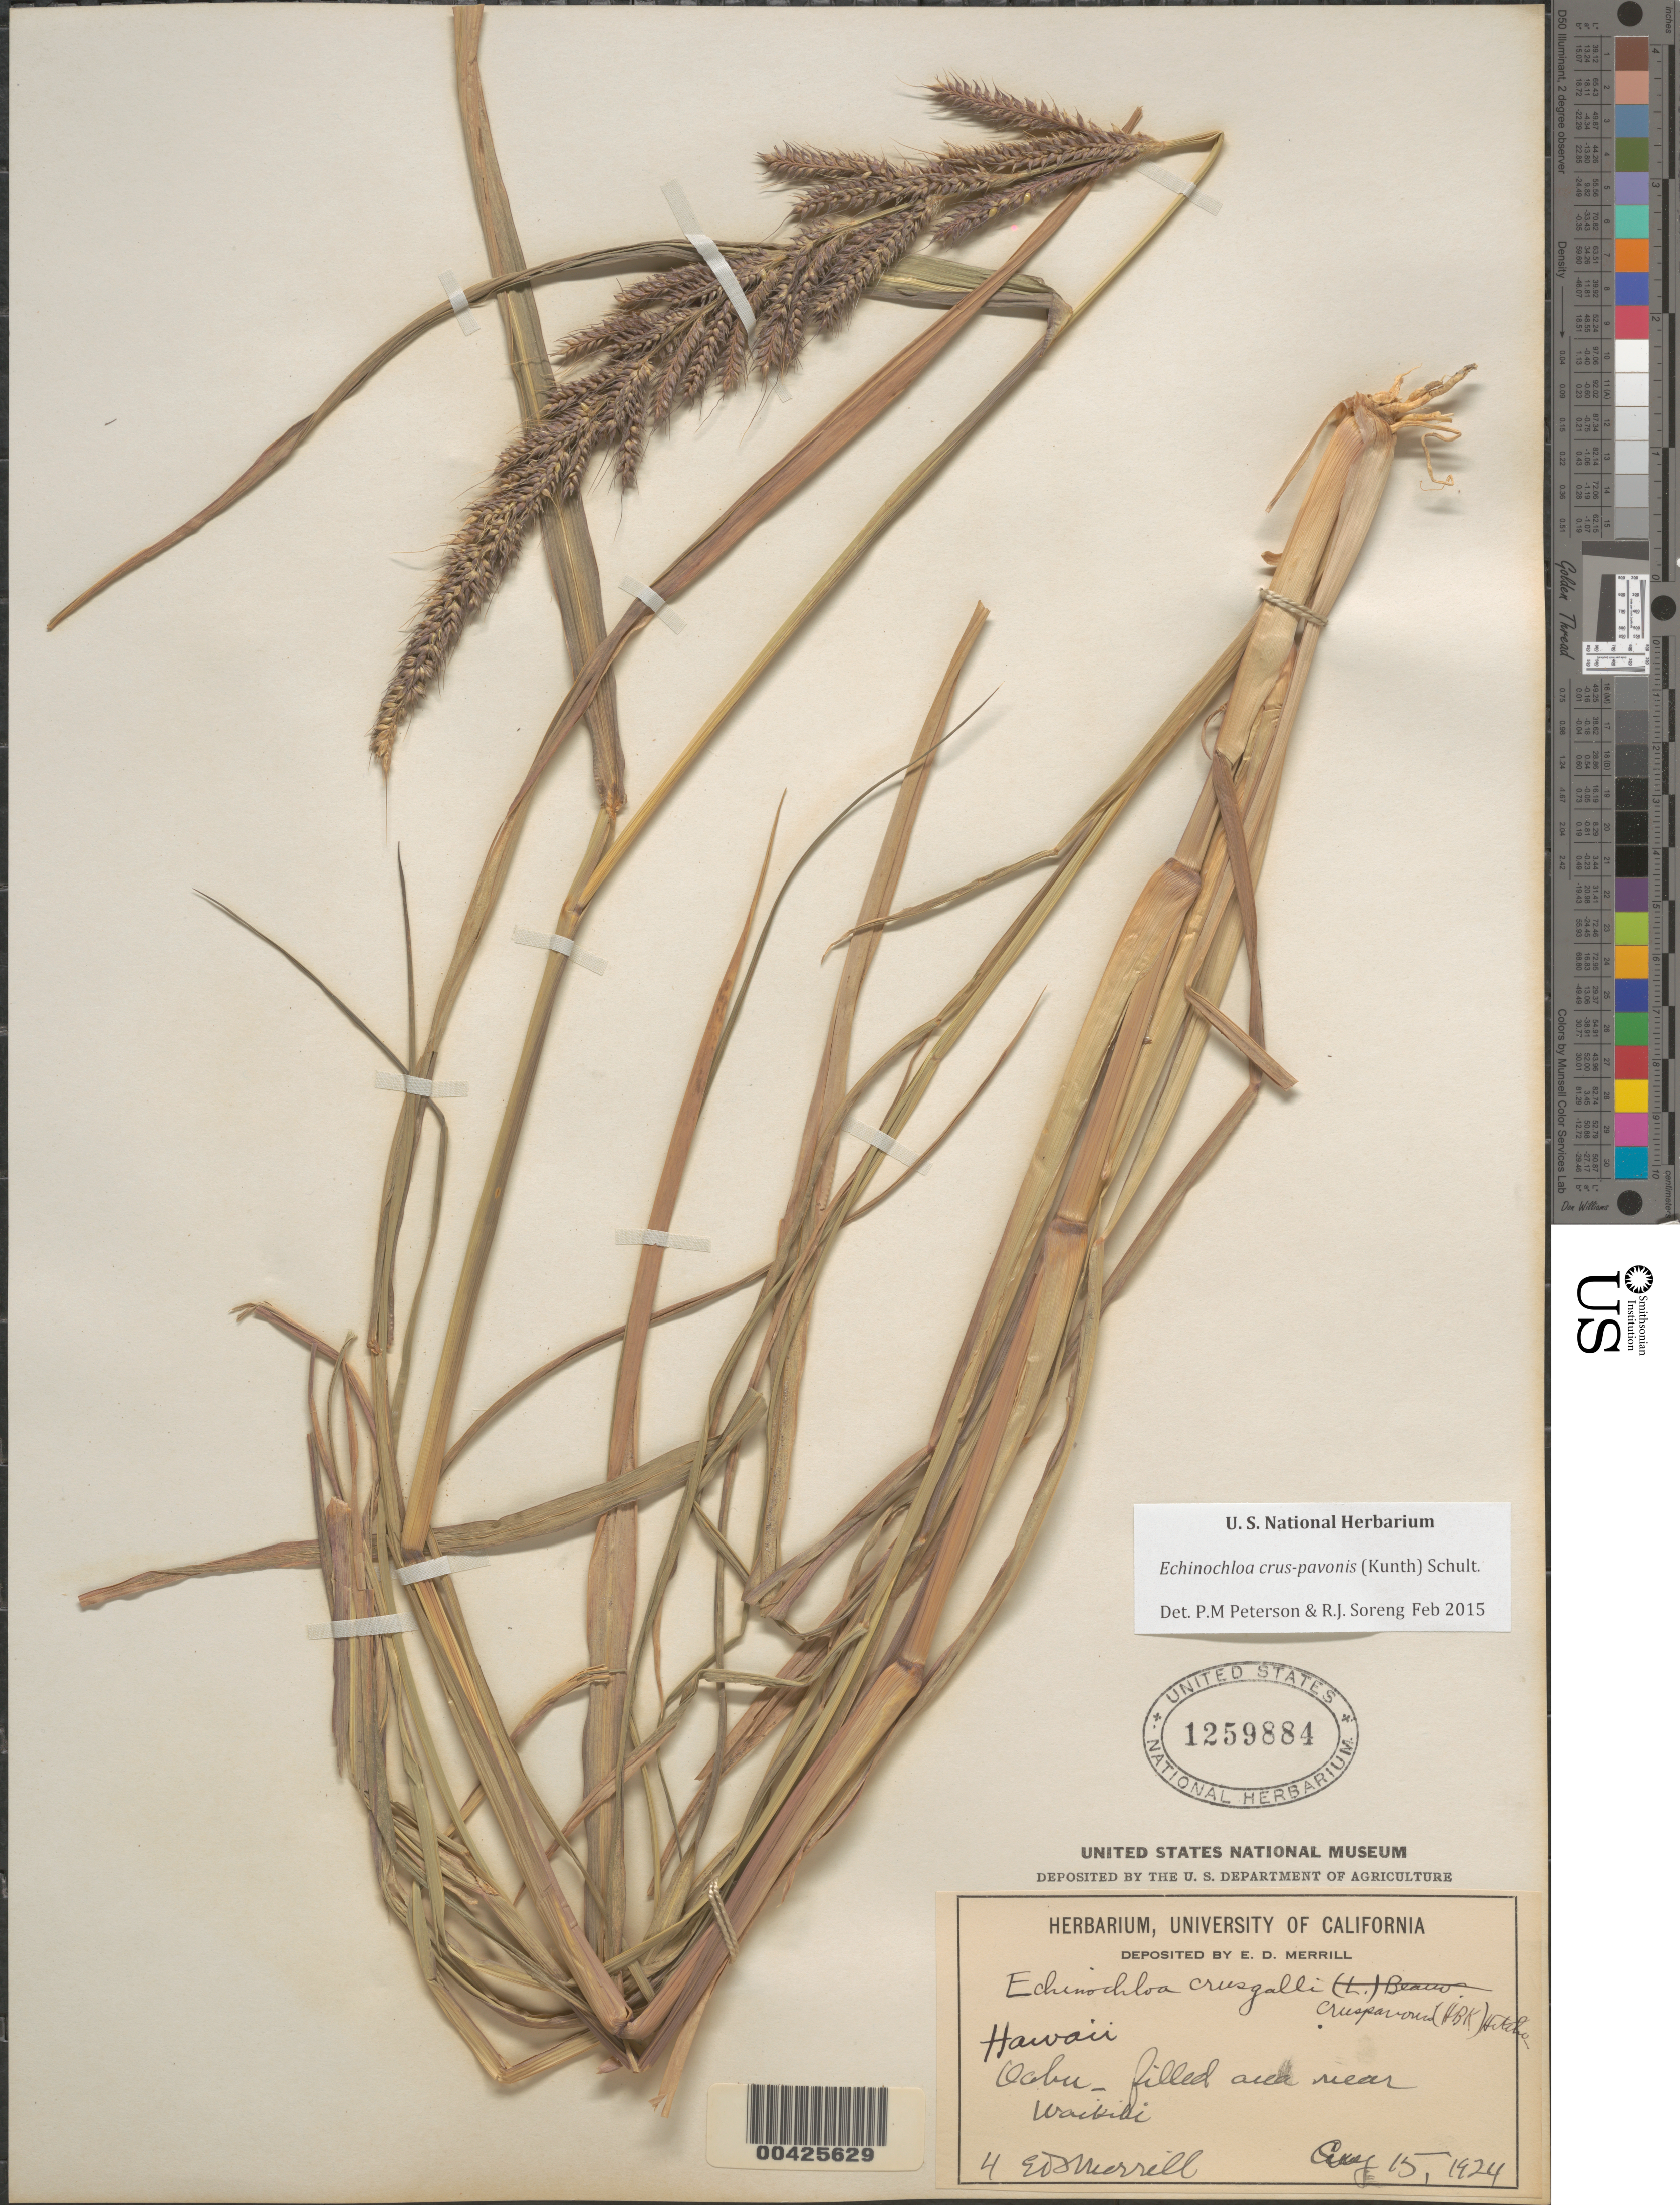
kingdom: Plantae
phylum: Tracheophyta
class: Liliopsida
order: Poales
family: Poaceae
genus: Echinochloa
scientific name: Echinochloa crus-galli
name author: (L.) P. Beauv.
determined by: Wagner, W. L., (BOT), Smithsonian Institution - National Museum of Natural History (UNITED STATES)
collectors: E. Merrill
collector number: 4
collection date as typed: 15 Aug 1924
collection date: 1924-08-15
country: United States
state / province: Hawaii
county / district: Honolulu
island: Oahu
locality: Filled area near Waikiki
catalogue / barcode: US 1259884